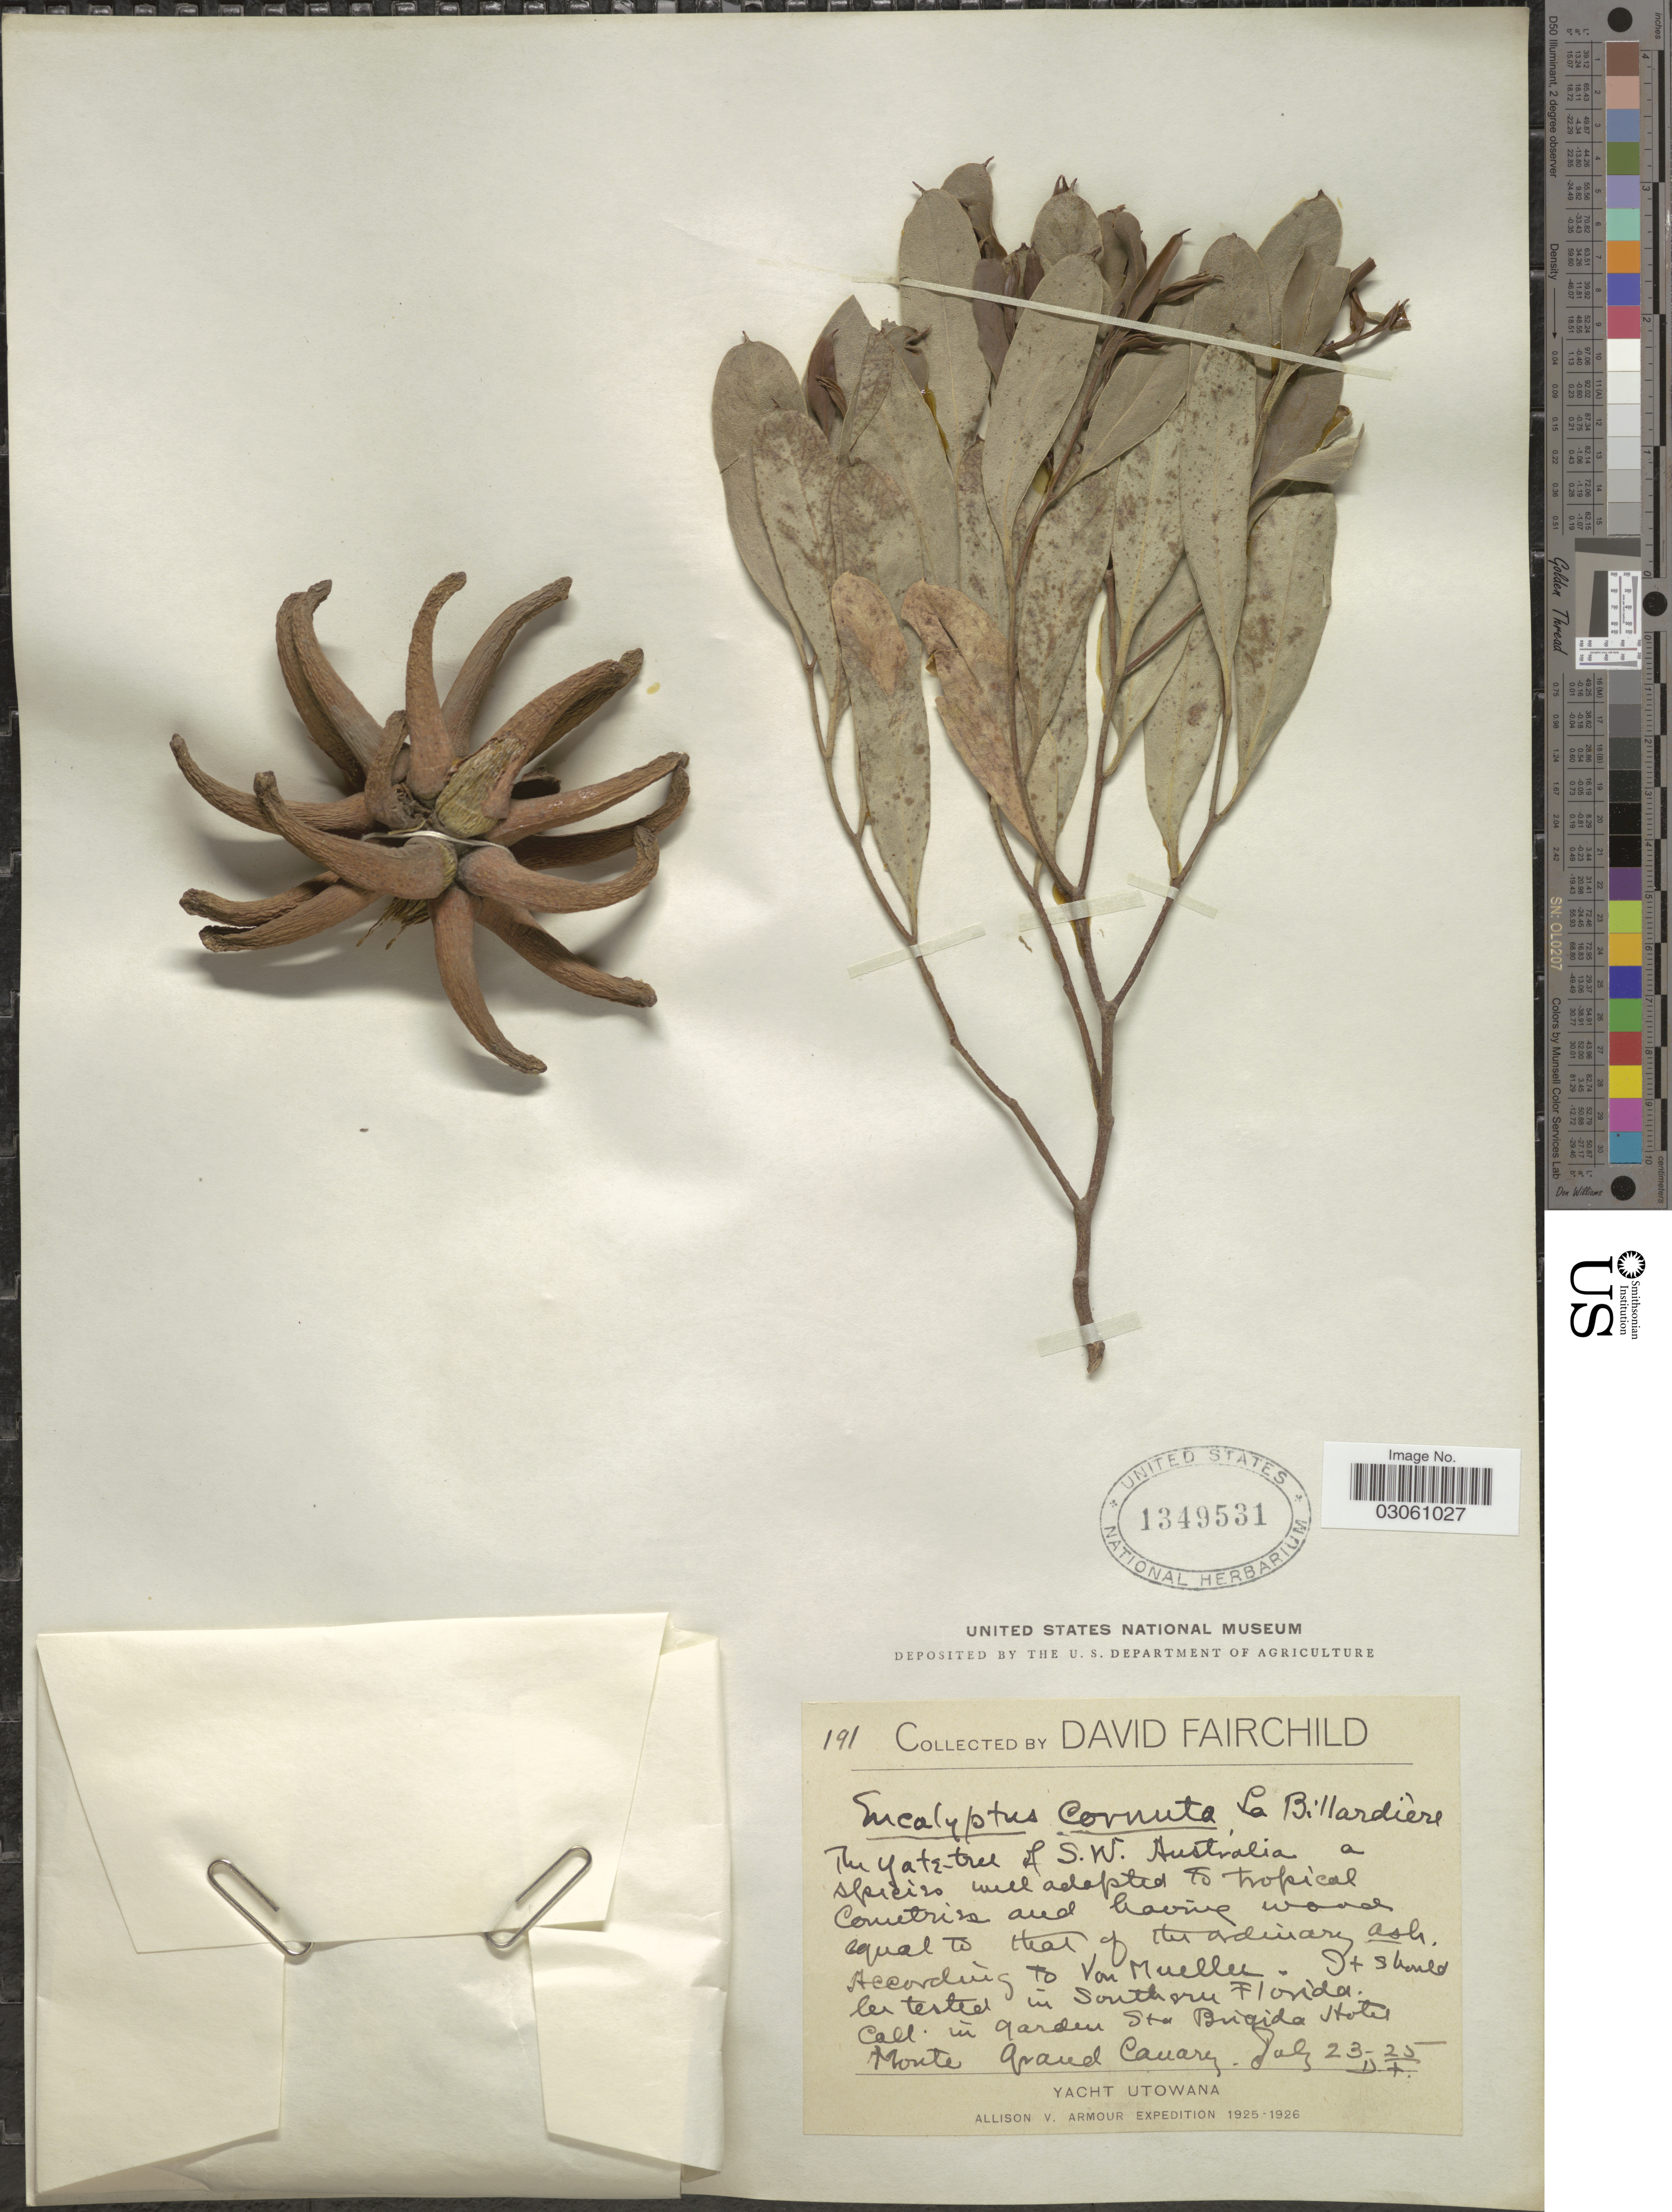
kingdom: Plantae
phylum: Tracheophyta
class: Magnoliopsida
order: Myrtales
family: Myrtaceae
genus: Eucalyptus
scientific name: Eucalyptus cornuta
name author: Labill.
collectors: D. Fairchild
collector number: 191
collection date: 1925-07-23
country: Spain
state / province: Canarias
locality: Garden Sta Brigida Hotel Monte Grand Canary.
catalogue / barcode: US 1349531